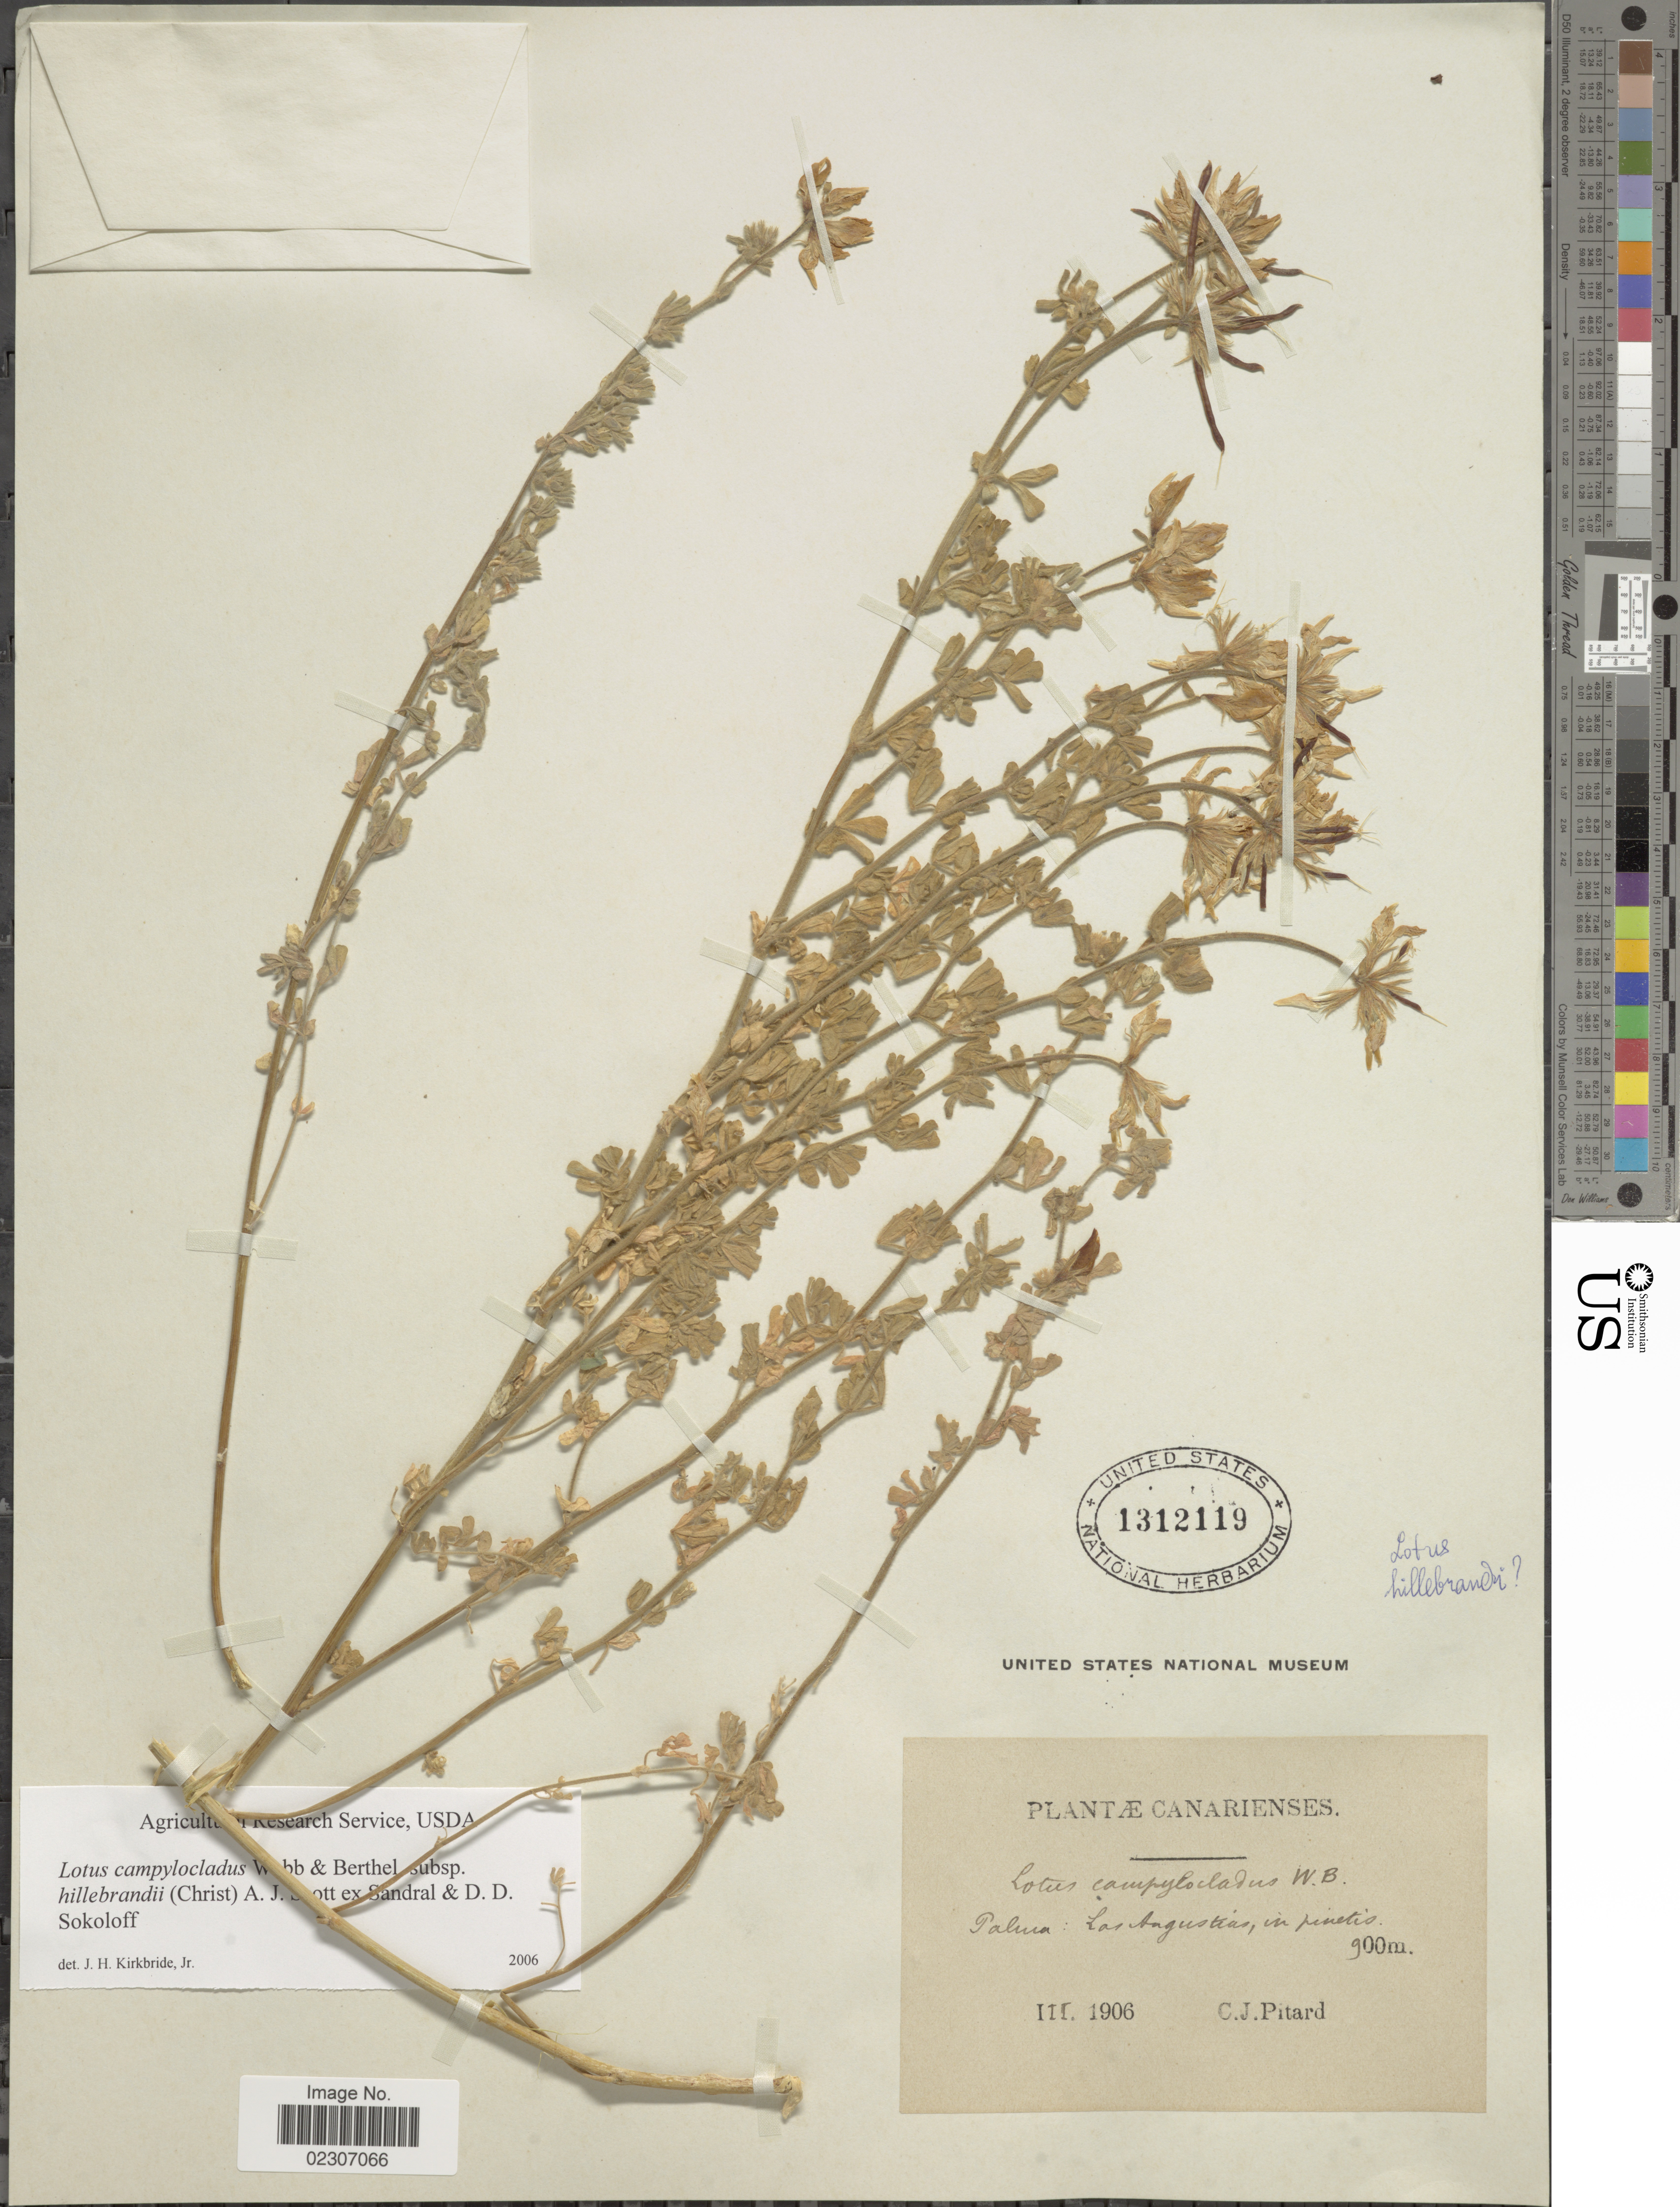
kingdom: Plantae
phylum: Tracheophyta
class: Magnoliopsida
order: Fabales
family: Fabaceae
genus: Lotus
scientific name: Lotus campylocladus subsp. hillebrandii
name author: (Christ) Sandral & D.D. Sokoloff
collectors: C. Pitard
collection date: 1906-03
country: Spain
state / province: Canarias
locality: Canarienses, Palma: San Augustias, in pinetis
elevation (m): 900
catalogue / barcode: US 1312119